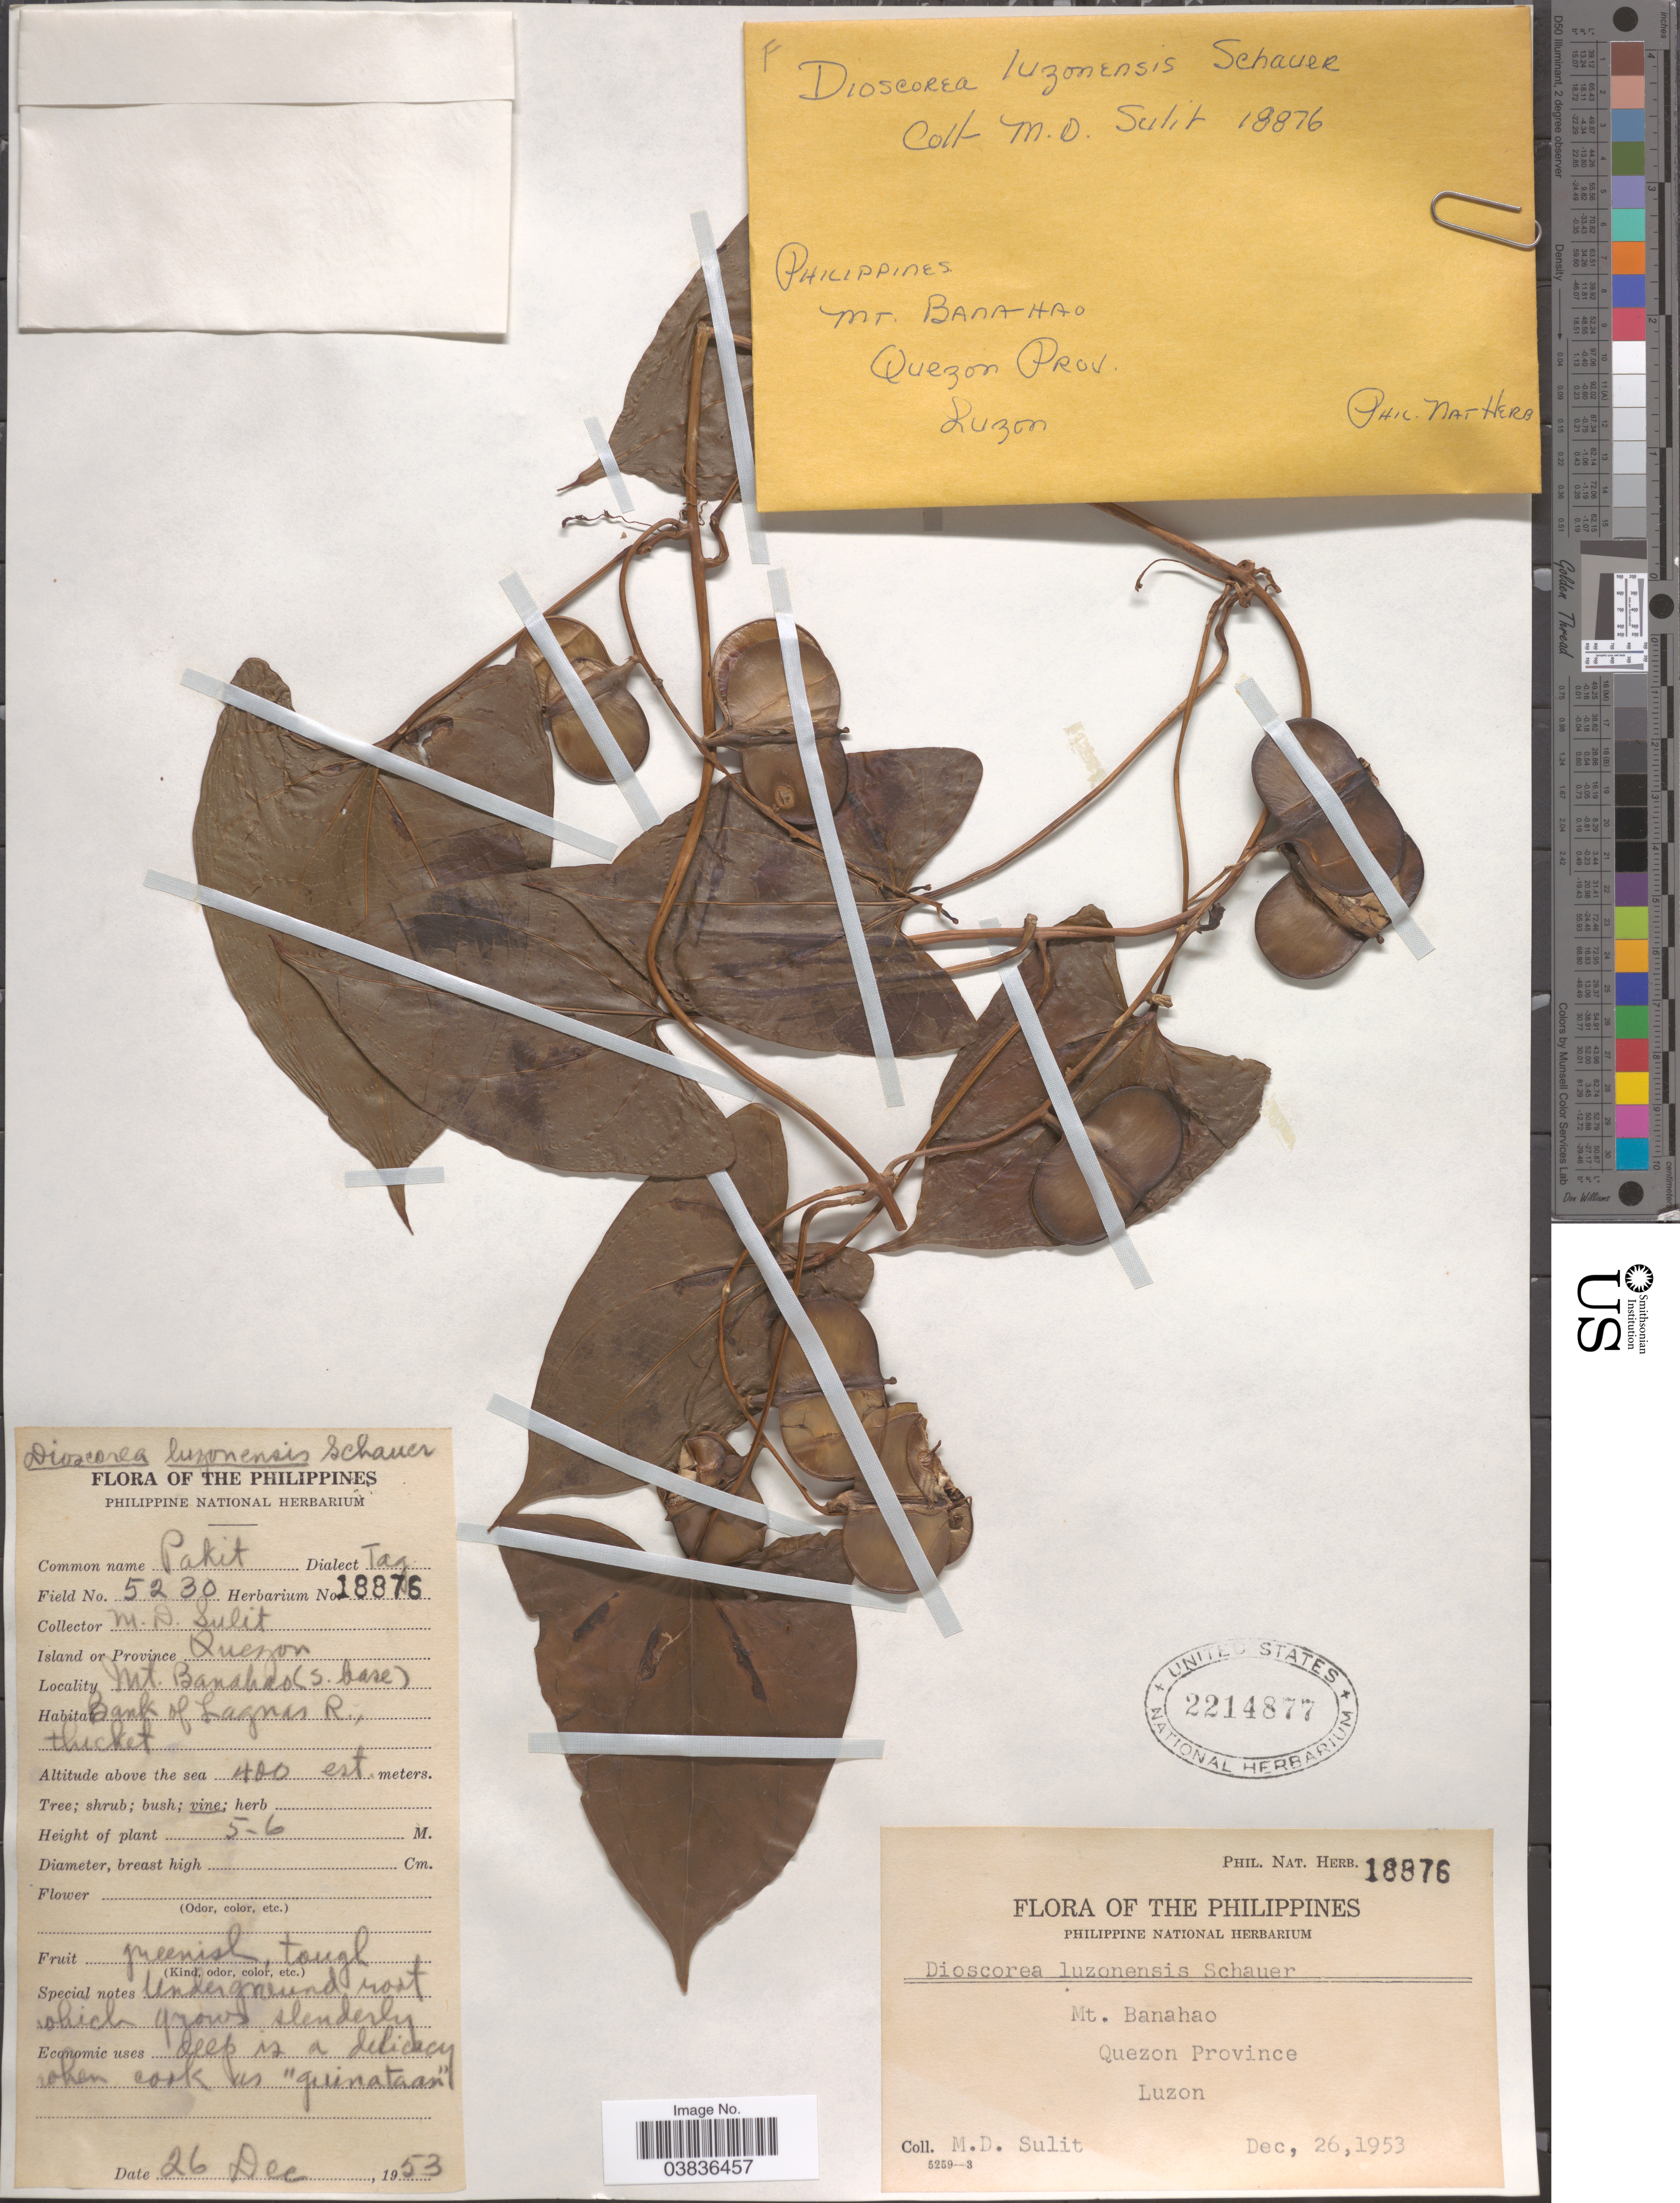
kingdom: Plantae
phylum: Tracheophyta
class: Liliopsida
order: Dioscoreales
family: Dioscoreaceae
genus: Dioscorea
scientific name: Dioscorea luzonensis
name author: Schauer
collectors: M. Sulit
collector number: Phil. Nat. Herb. 18876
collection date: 1953-12-26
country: Philippines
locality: Mt. Banahao, Quezon Province, Luzon. Mt. Banahao (S. base). Bank of Lagnas R., thicket.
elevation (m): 400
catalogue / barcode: US 2214877